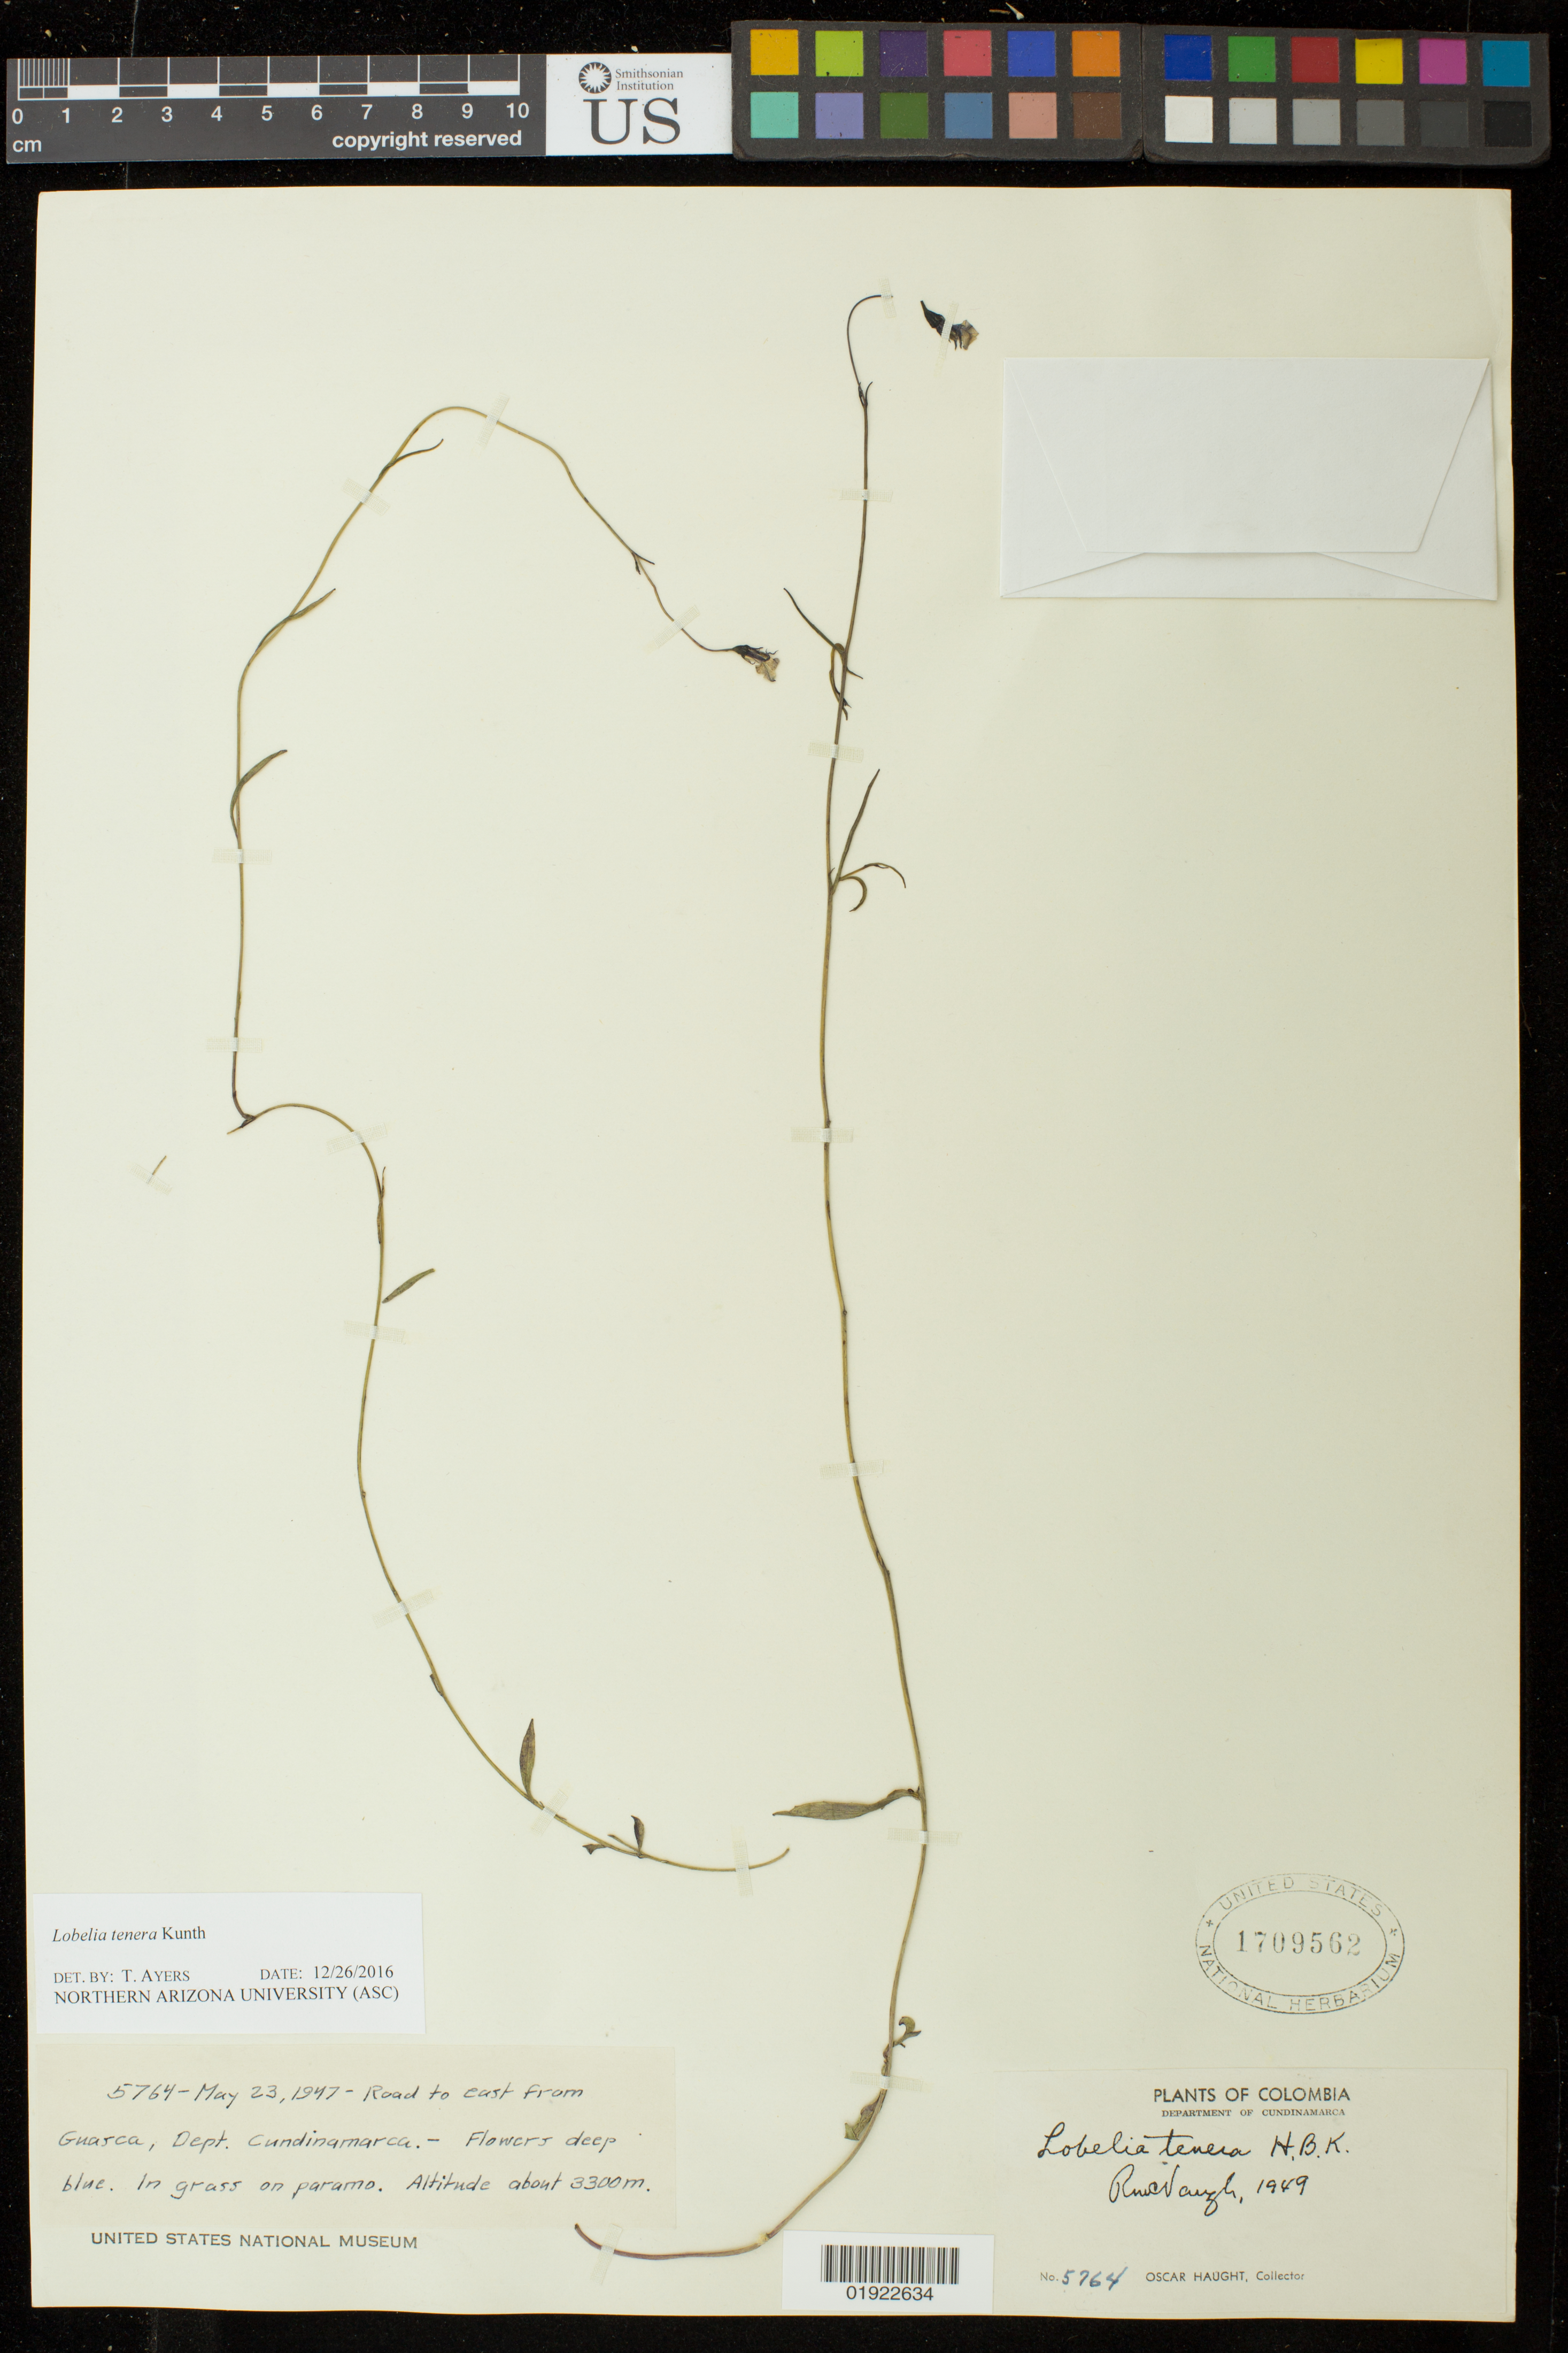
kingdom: Plantae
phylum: Tracheophyta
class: Magnoliopsida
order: Asterales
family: Campanulaceae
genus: Lobelia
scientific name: Lobelia tenera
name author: Kunth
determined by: Ayers, Tina J.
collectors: O. L. Haught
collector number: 5764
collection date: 1947-05-23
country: Colombia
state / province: Cundinamarca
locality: Road to east from Guasca.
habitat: In grass on paramo.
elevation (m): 3300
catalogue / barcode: US 1709562